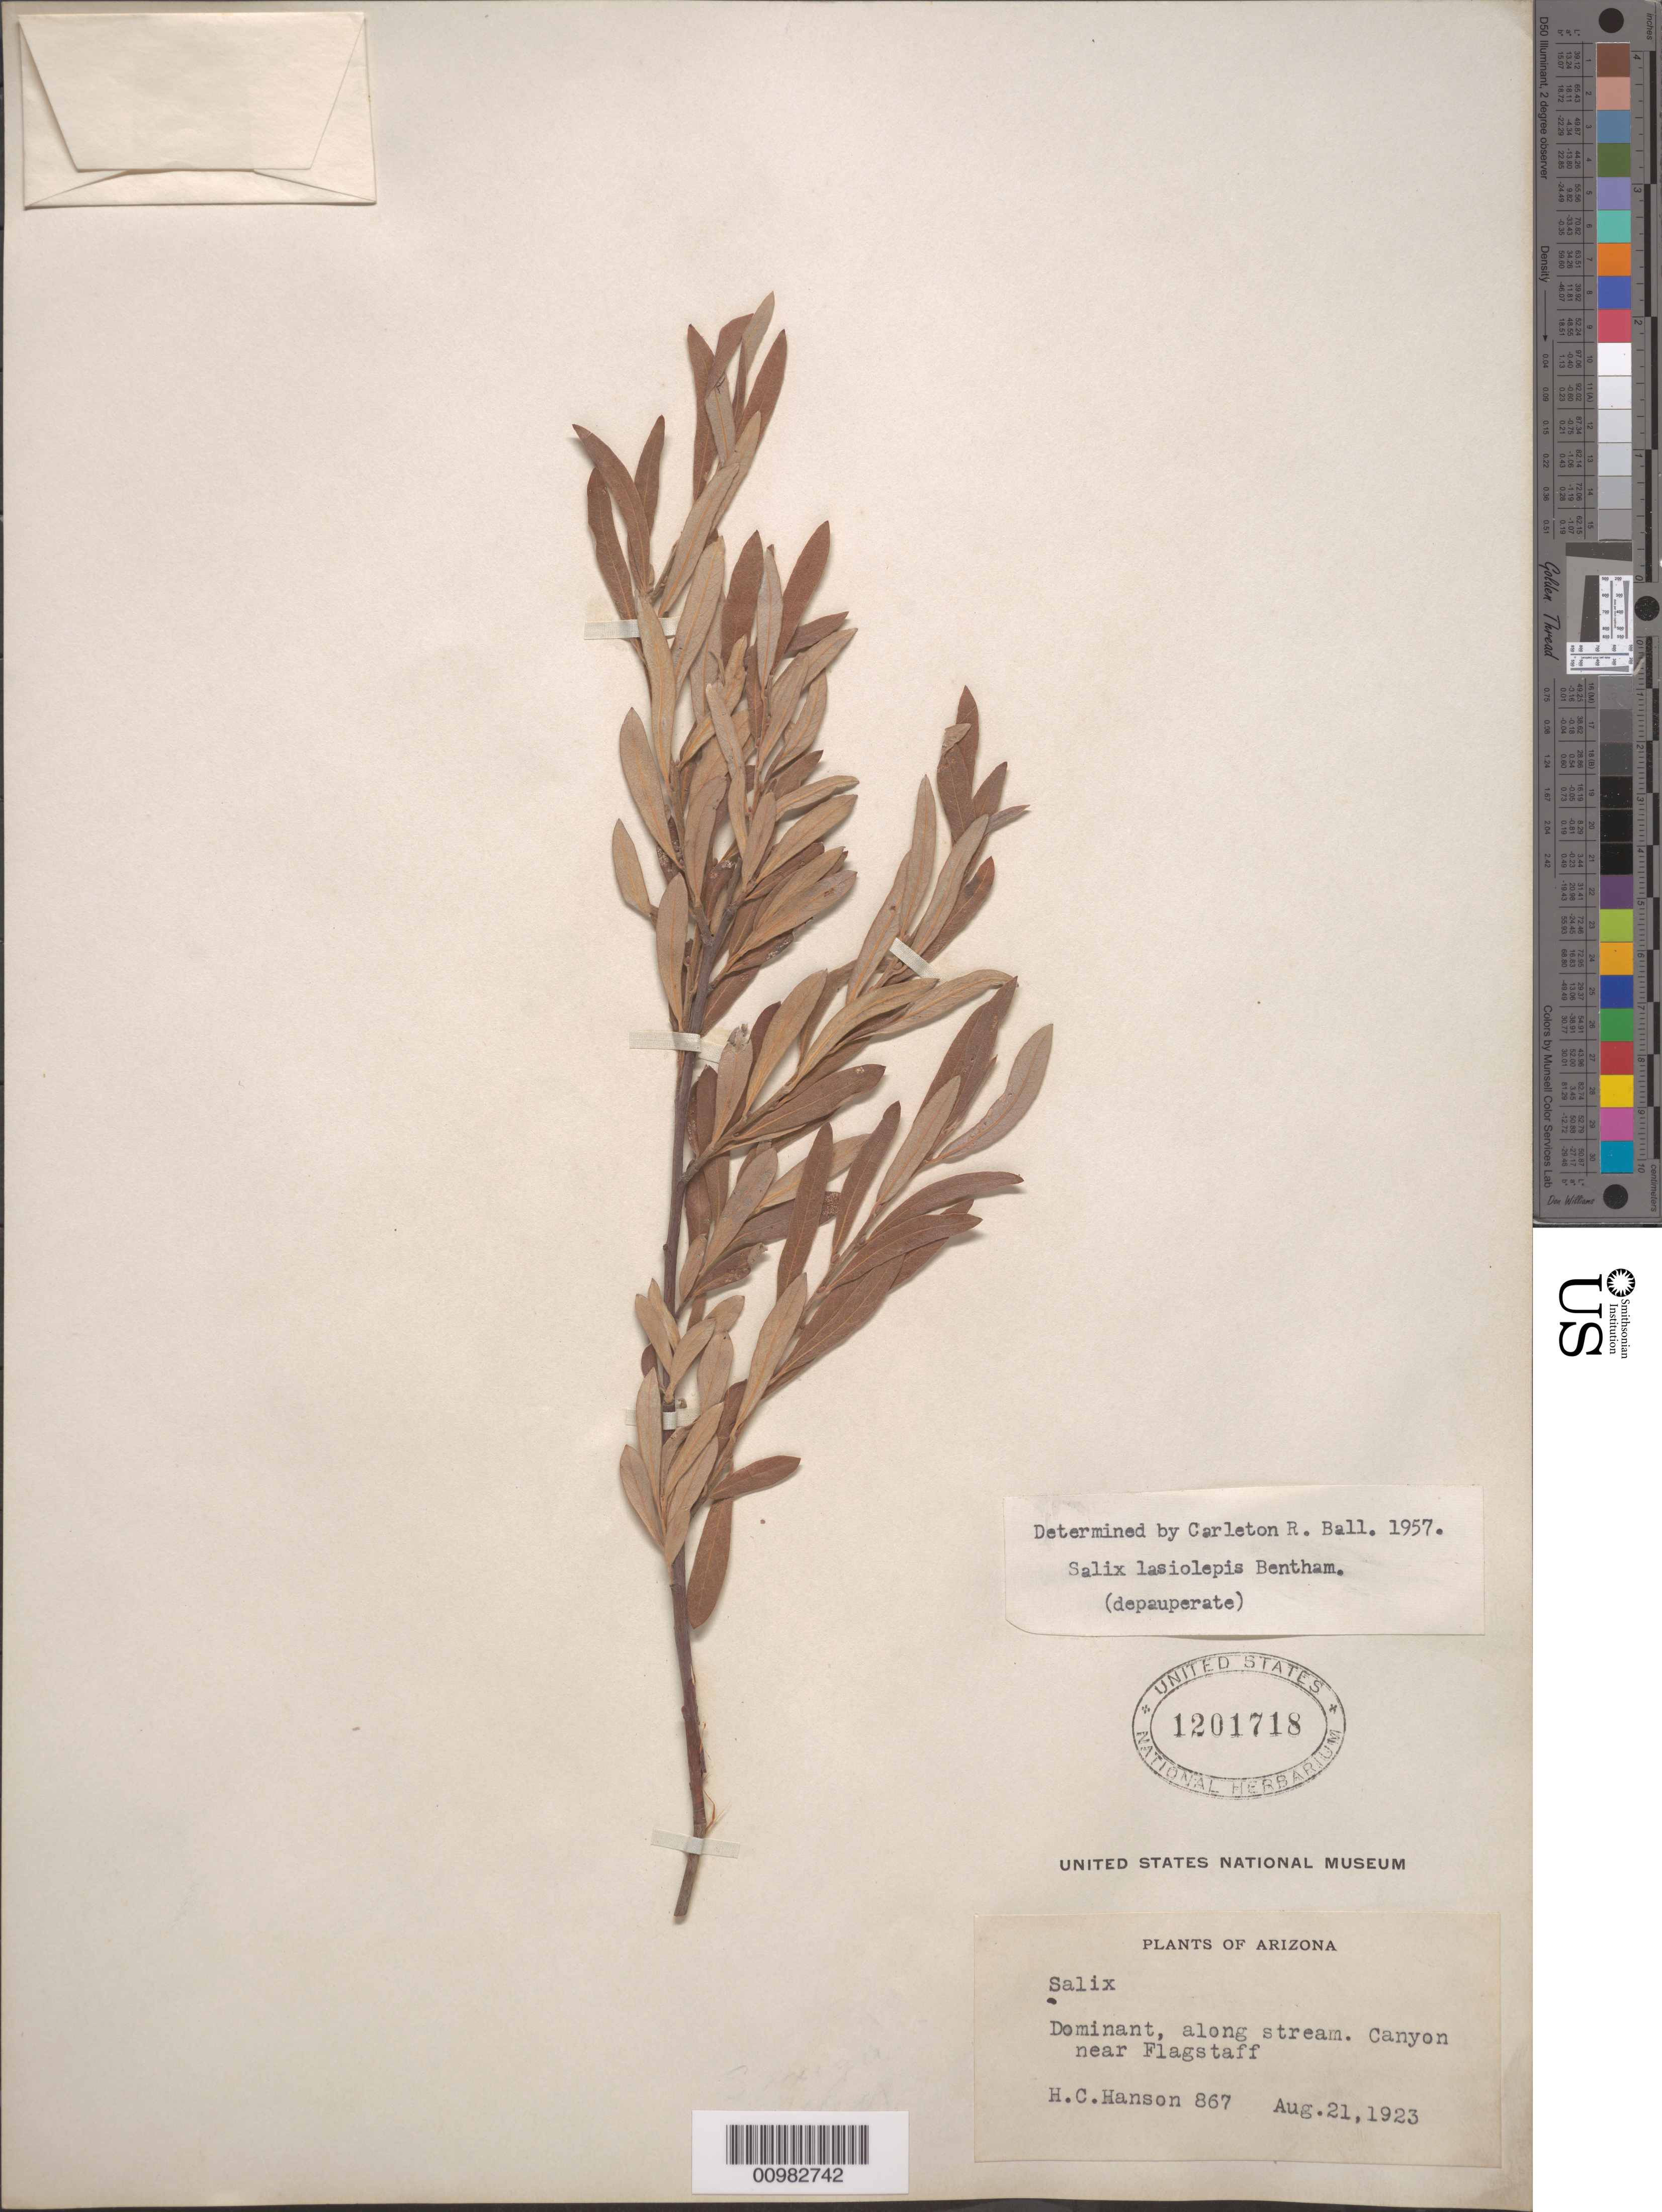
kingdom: Plantae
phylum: Tracheophyta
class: Magnoliopsida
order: Malpighiales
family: Salicaceae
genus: Salix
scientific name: Salix lasiolepis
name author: Benth.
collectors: H. Hanson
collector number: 867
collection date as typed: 21 Aug 1923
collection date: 1923-08-21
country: United States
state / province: Arizona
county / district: Coconino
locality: Canyon near Flagstaff.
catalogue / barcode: US 1201718